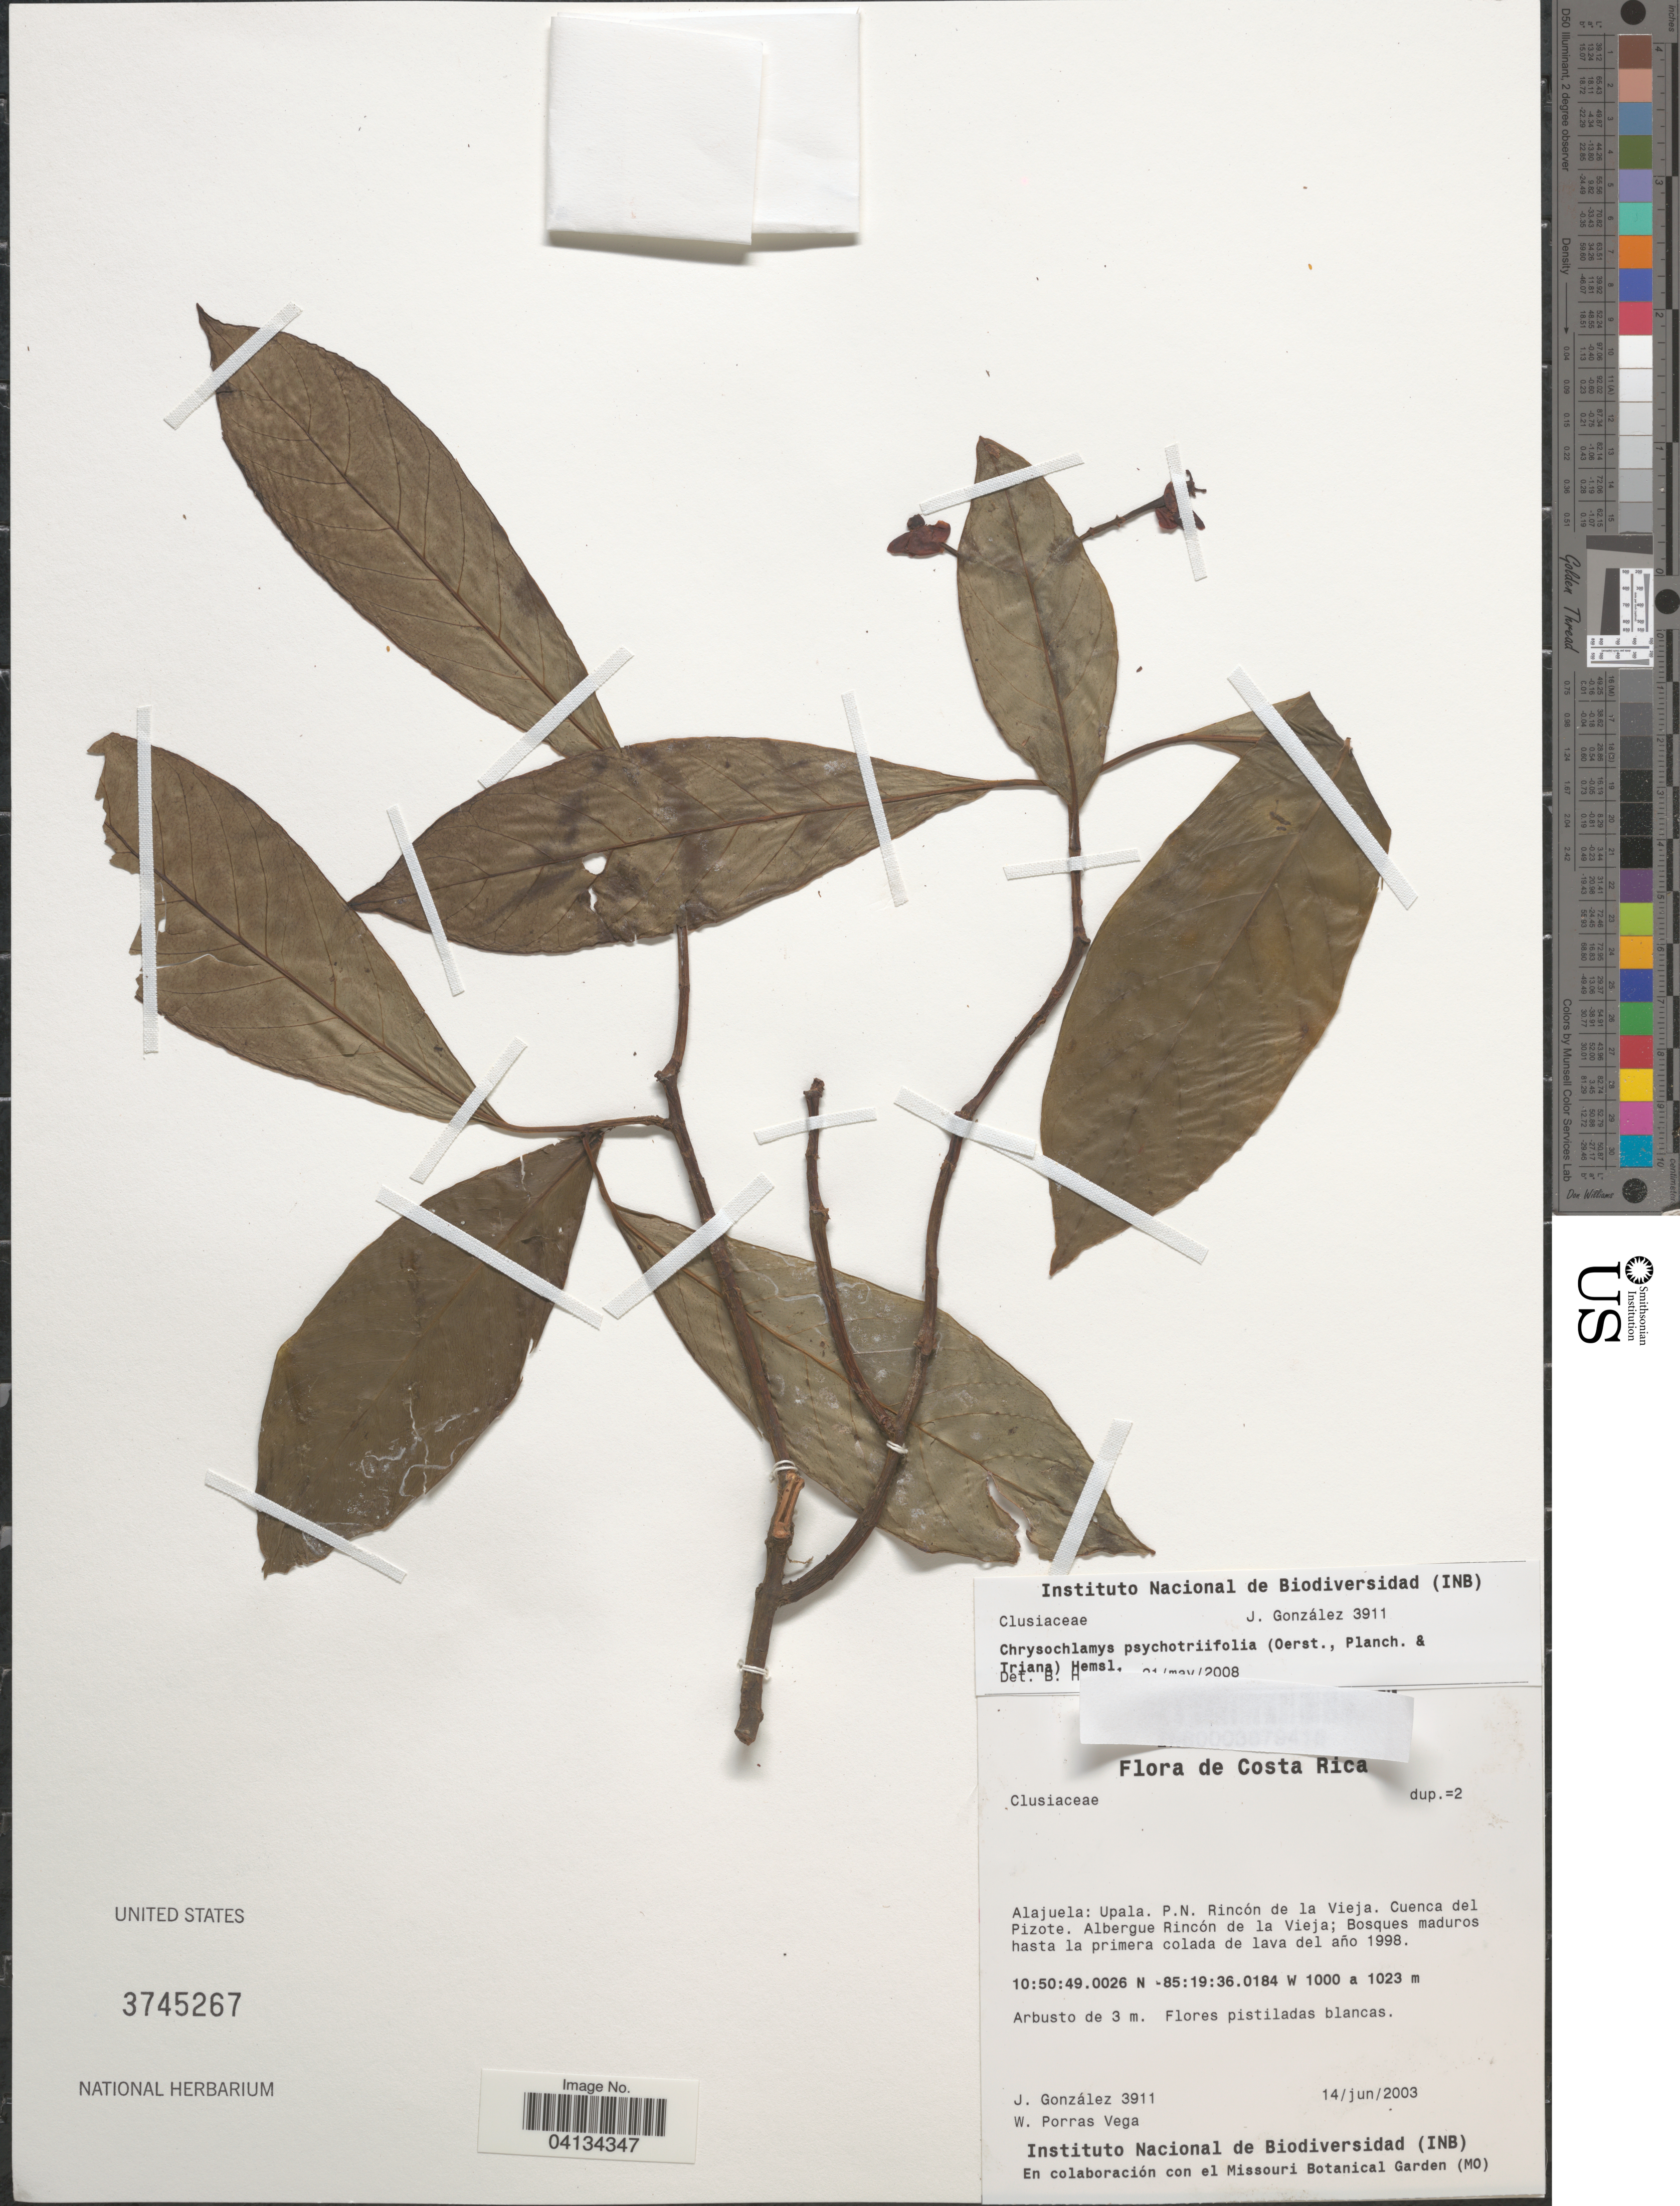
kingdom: Plantae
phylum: Tracheophyta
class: Magnoliopsida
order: Malpighiales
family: Clusiaceae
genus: Chrysochlamys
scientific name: Chrysochlamys psychotriifolia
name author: (Oerst. et al.) Hemsl.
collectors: J. González & W. Porras Vega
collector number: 3911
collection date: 2003-06-14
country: Costa Rica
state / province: Alajuela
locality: Upala. P.N. Rincón de la Vieja. Cuenca del Pizote. Albergue Rincón de la Vieja.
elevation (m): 1000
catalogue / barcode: US 3745267